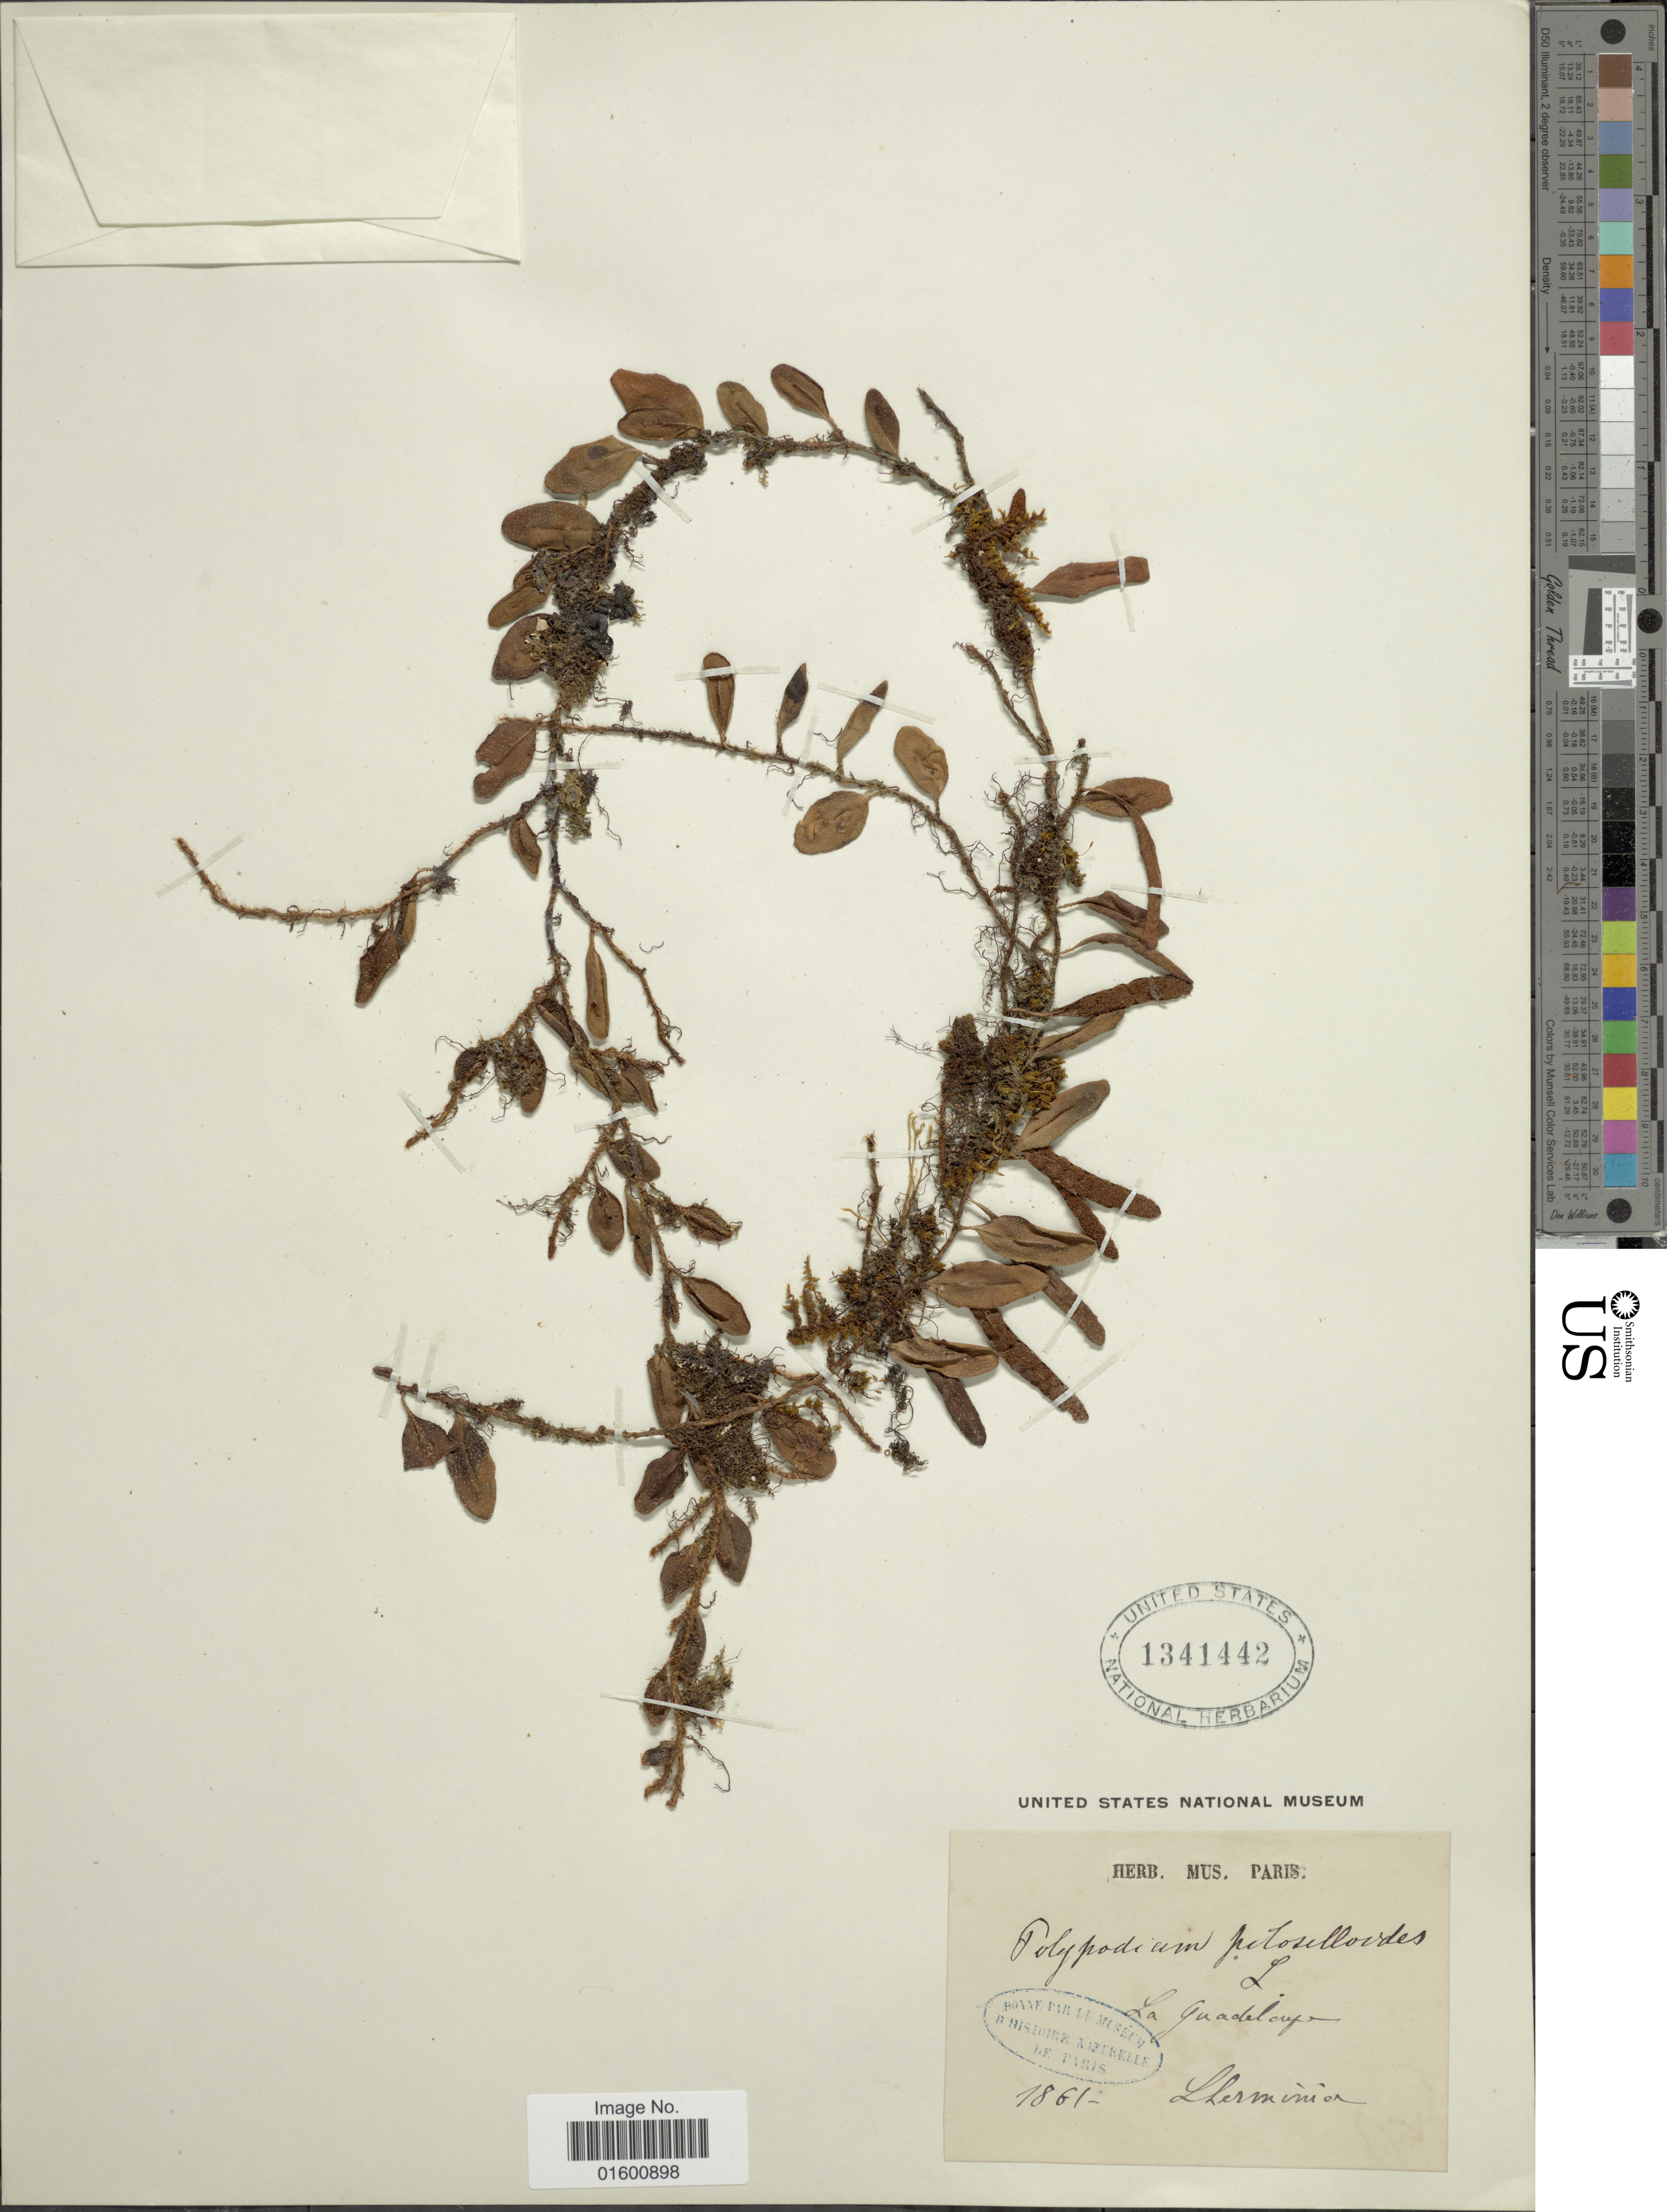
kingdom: Plantae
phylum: Tracheophyta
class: Polypodiopsida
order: Polypodiales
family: Polypodiaceae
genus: Microgramma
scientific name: Microgramma piloselloides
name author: (L.) Copel.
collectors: -. L'Herminier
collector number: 1861?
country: Guadeloupe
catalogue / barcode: US 1341442